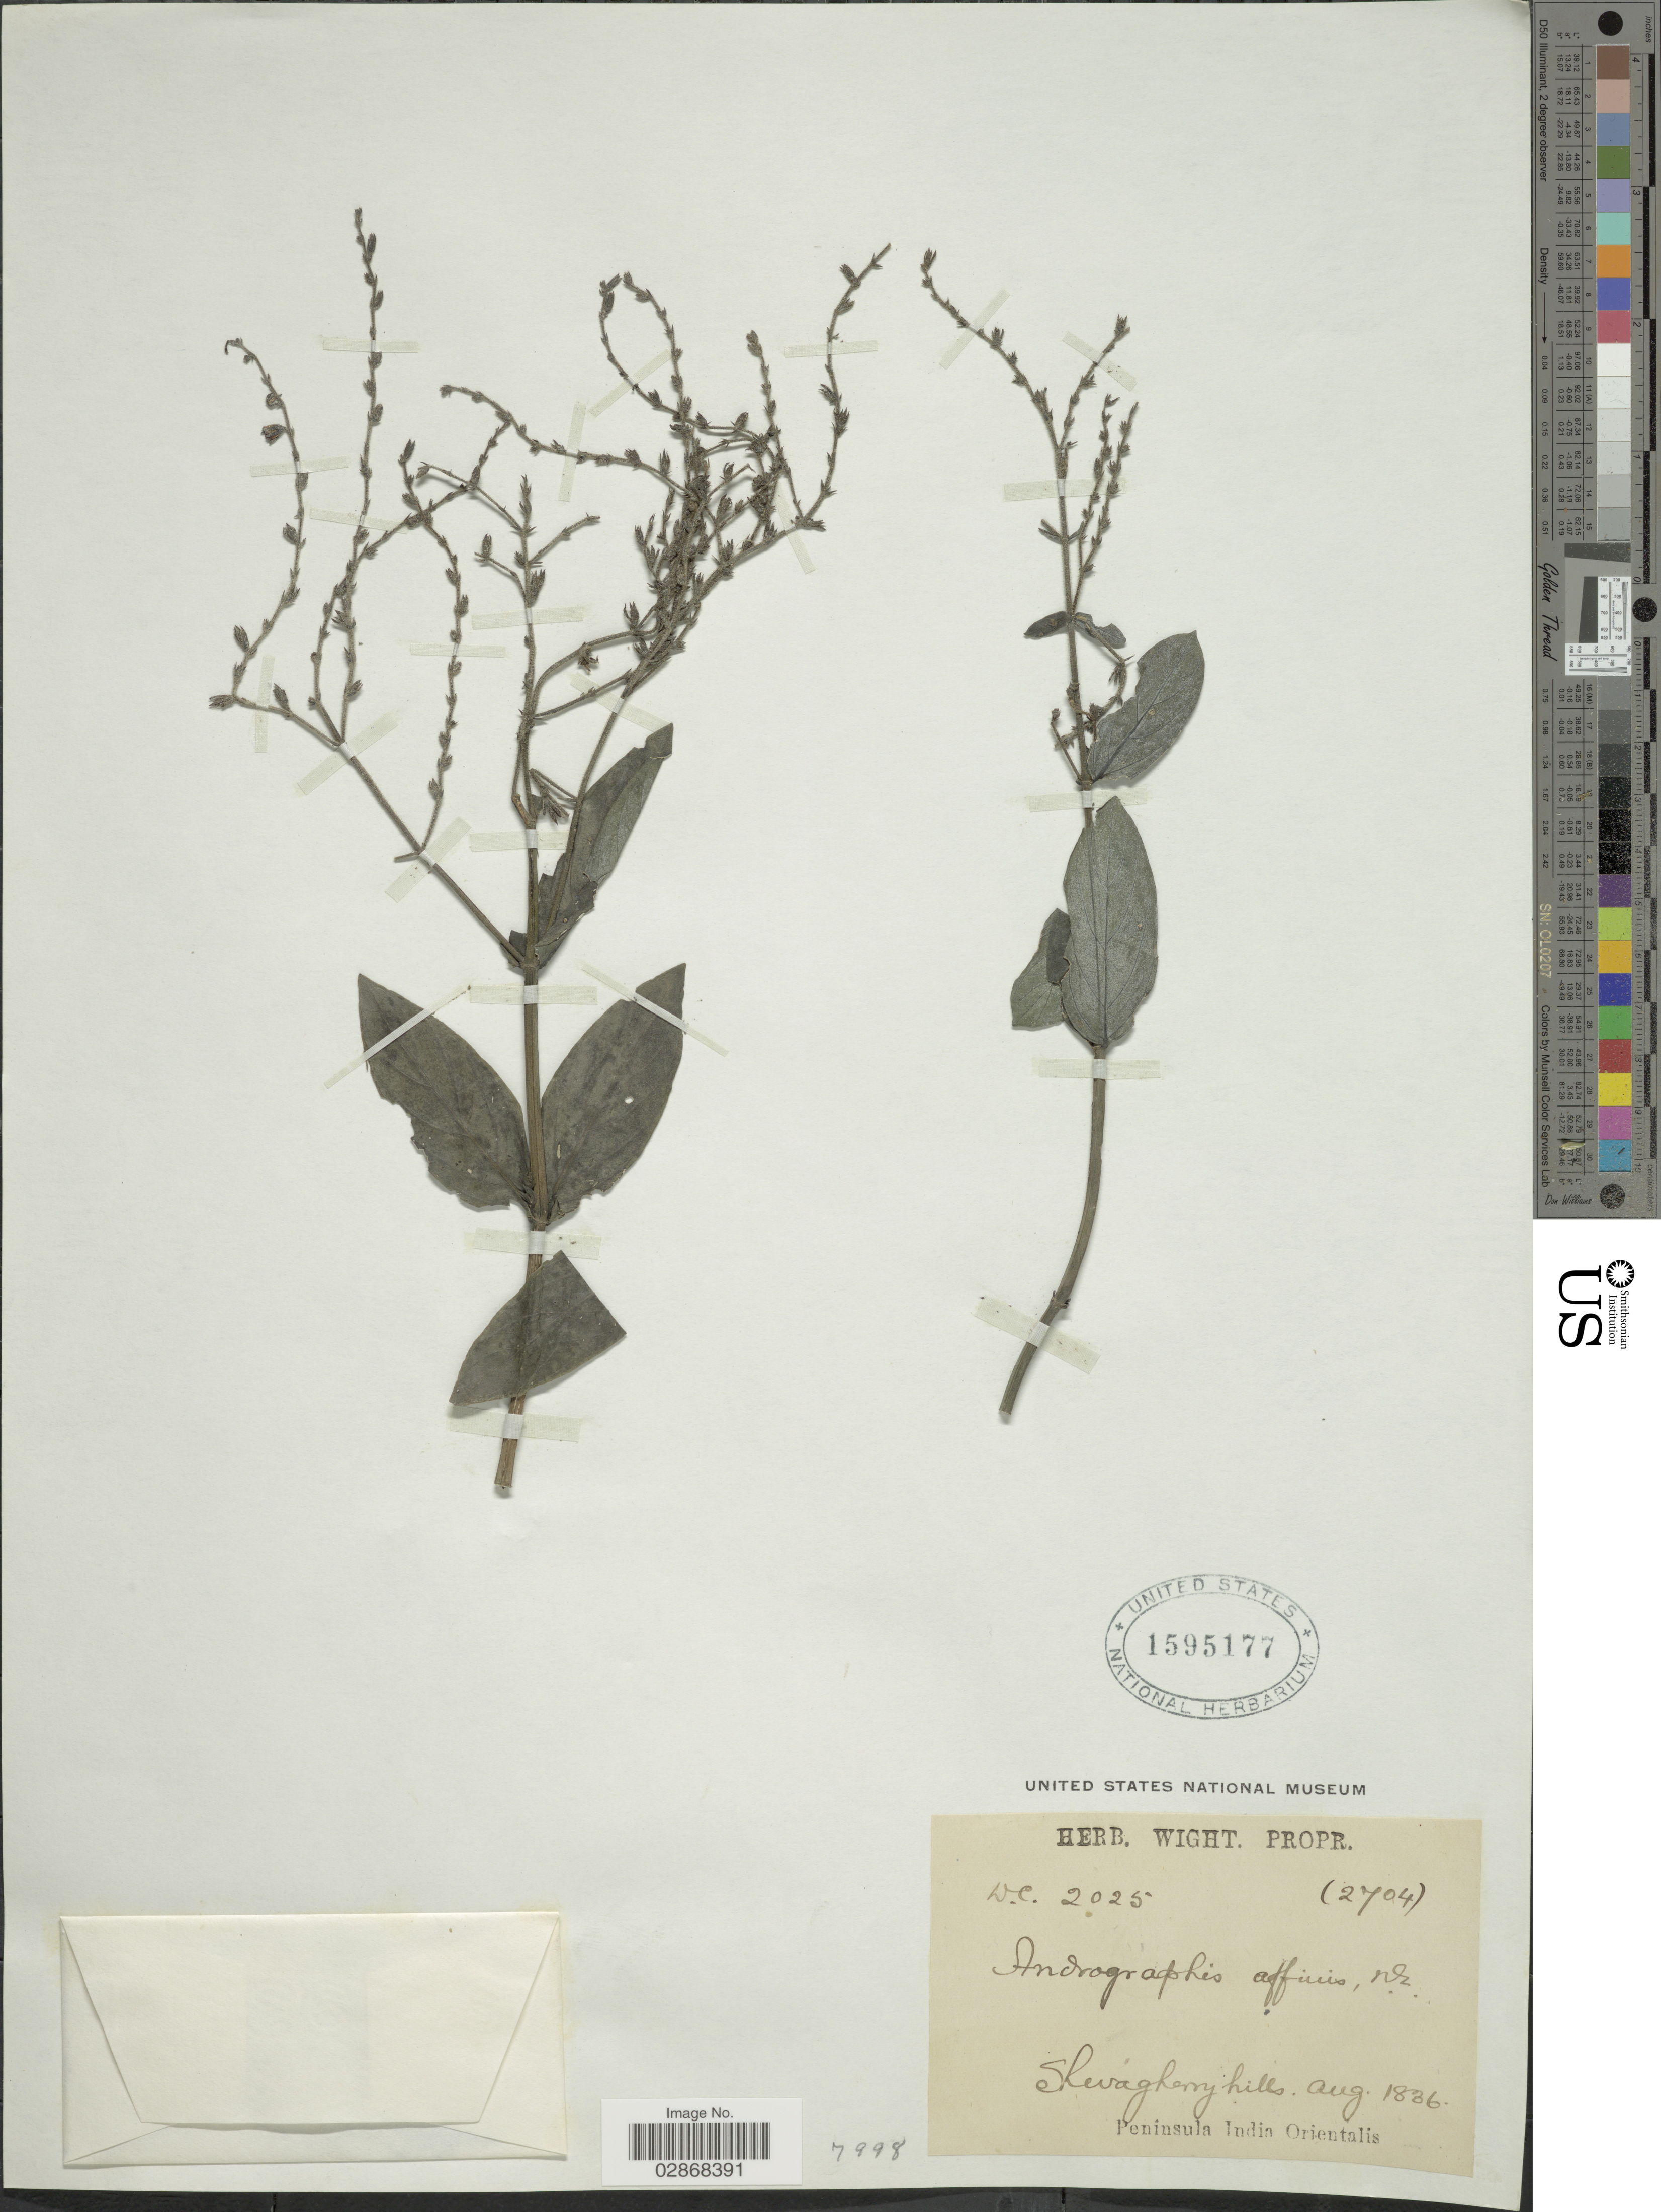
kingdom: Plantae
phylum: Tracheophyta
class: Magnoliopsida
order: Lamiales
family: Acanthaceae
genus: Andrographis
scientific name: Andrographis affinis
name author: Nees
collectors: ex Herb. Wight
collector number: WC2025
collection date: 1836-08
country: India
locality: Peninsula India Orientalis. Shevagherry hills.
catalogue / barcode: US 1595177